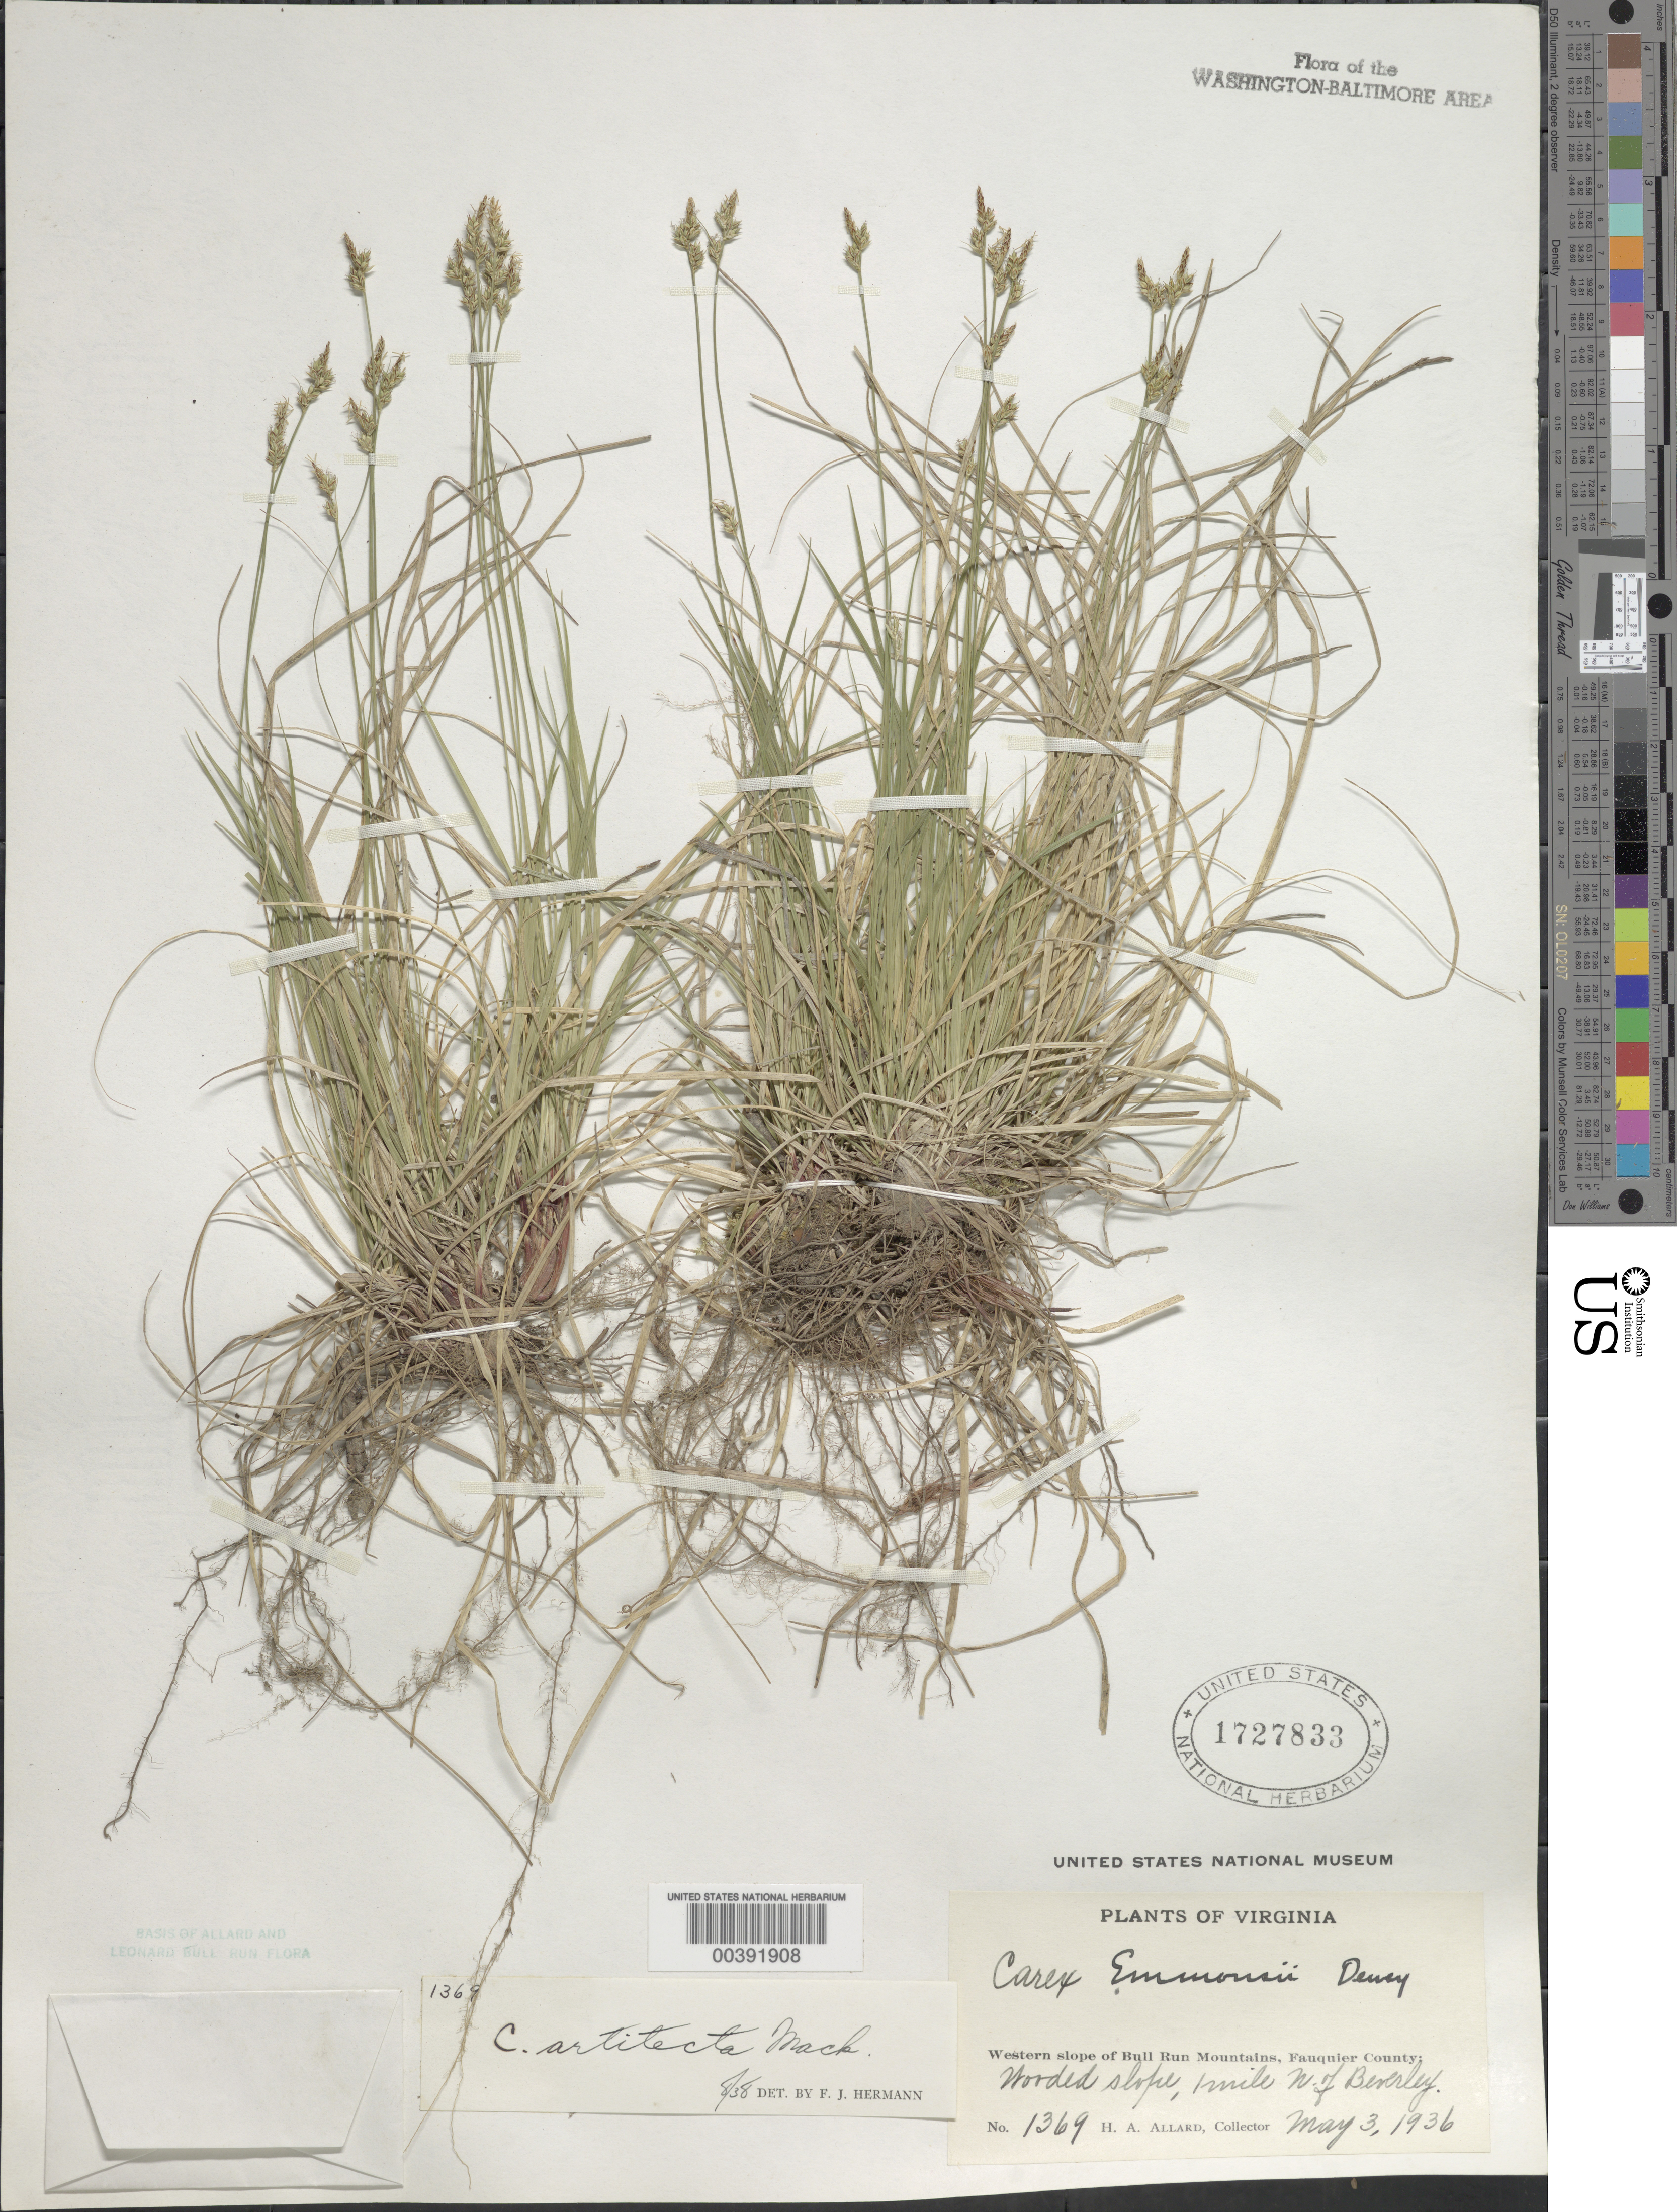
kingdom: Plantae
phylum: Tracheophyta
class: Liliopsida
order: Poales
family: Cyperaceae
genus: Carex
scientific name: Carex albicans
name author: Willd. ex Spreng.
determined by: Shetler, Stanwyn G., (US), NMNH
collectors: H. A. Allard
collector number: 1369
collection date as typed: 03 May 1936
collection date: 1936-05-03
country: United States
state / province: Virginia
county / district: Fauquier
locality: North of Beverly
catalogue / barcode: US 1727833